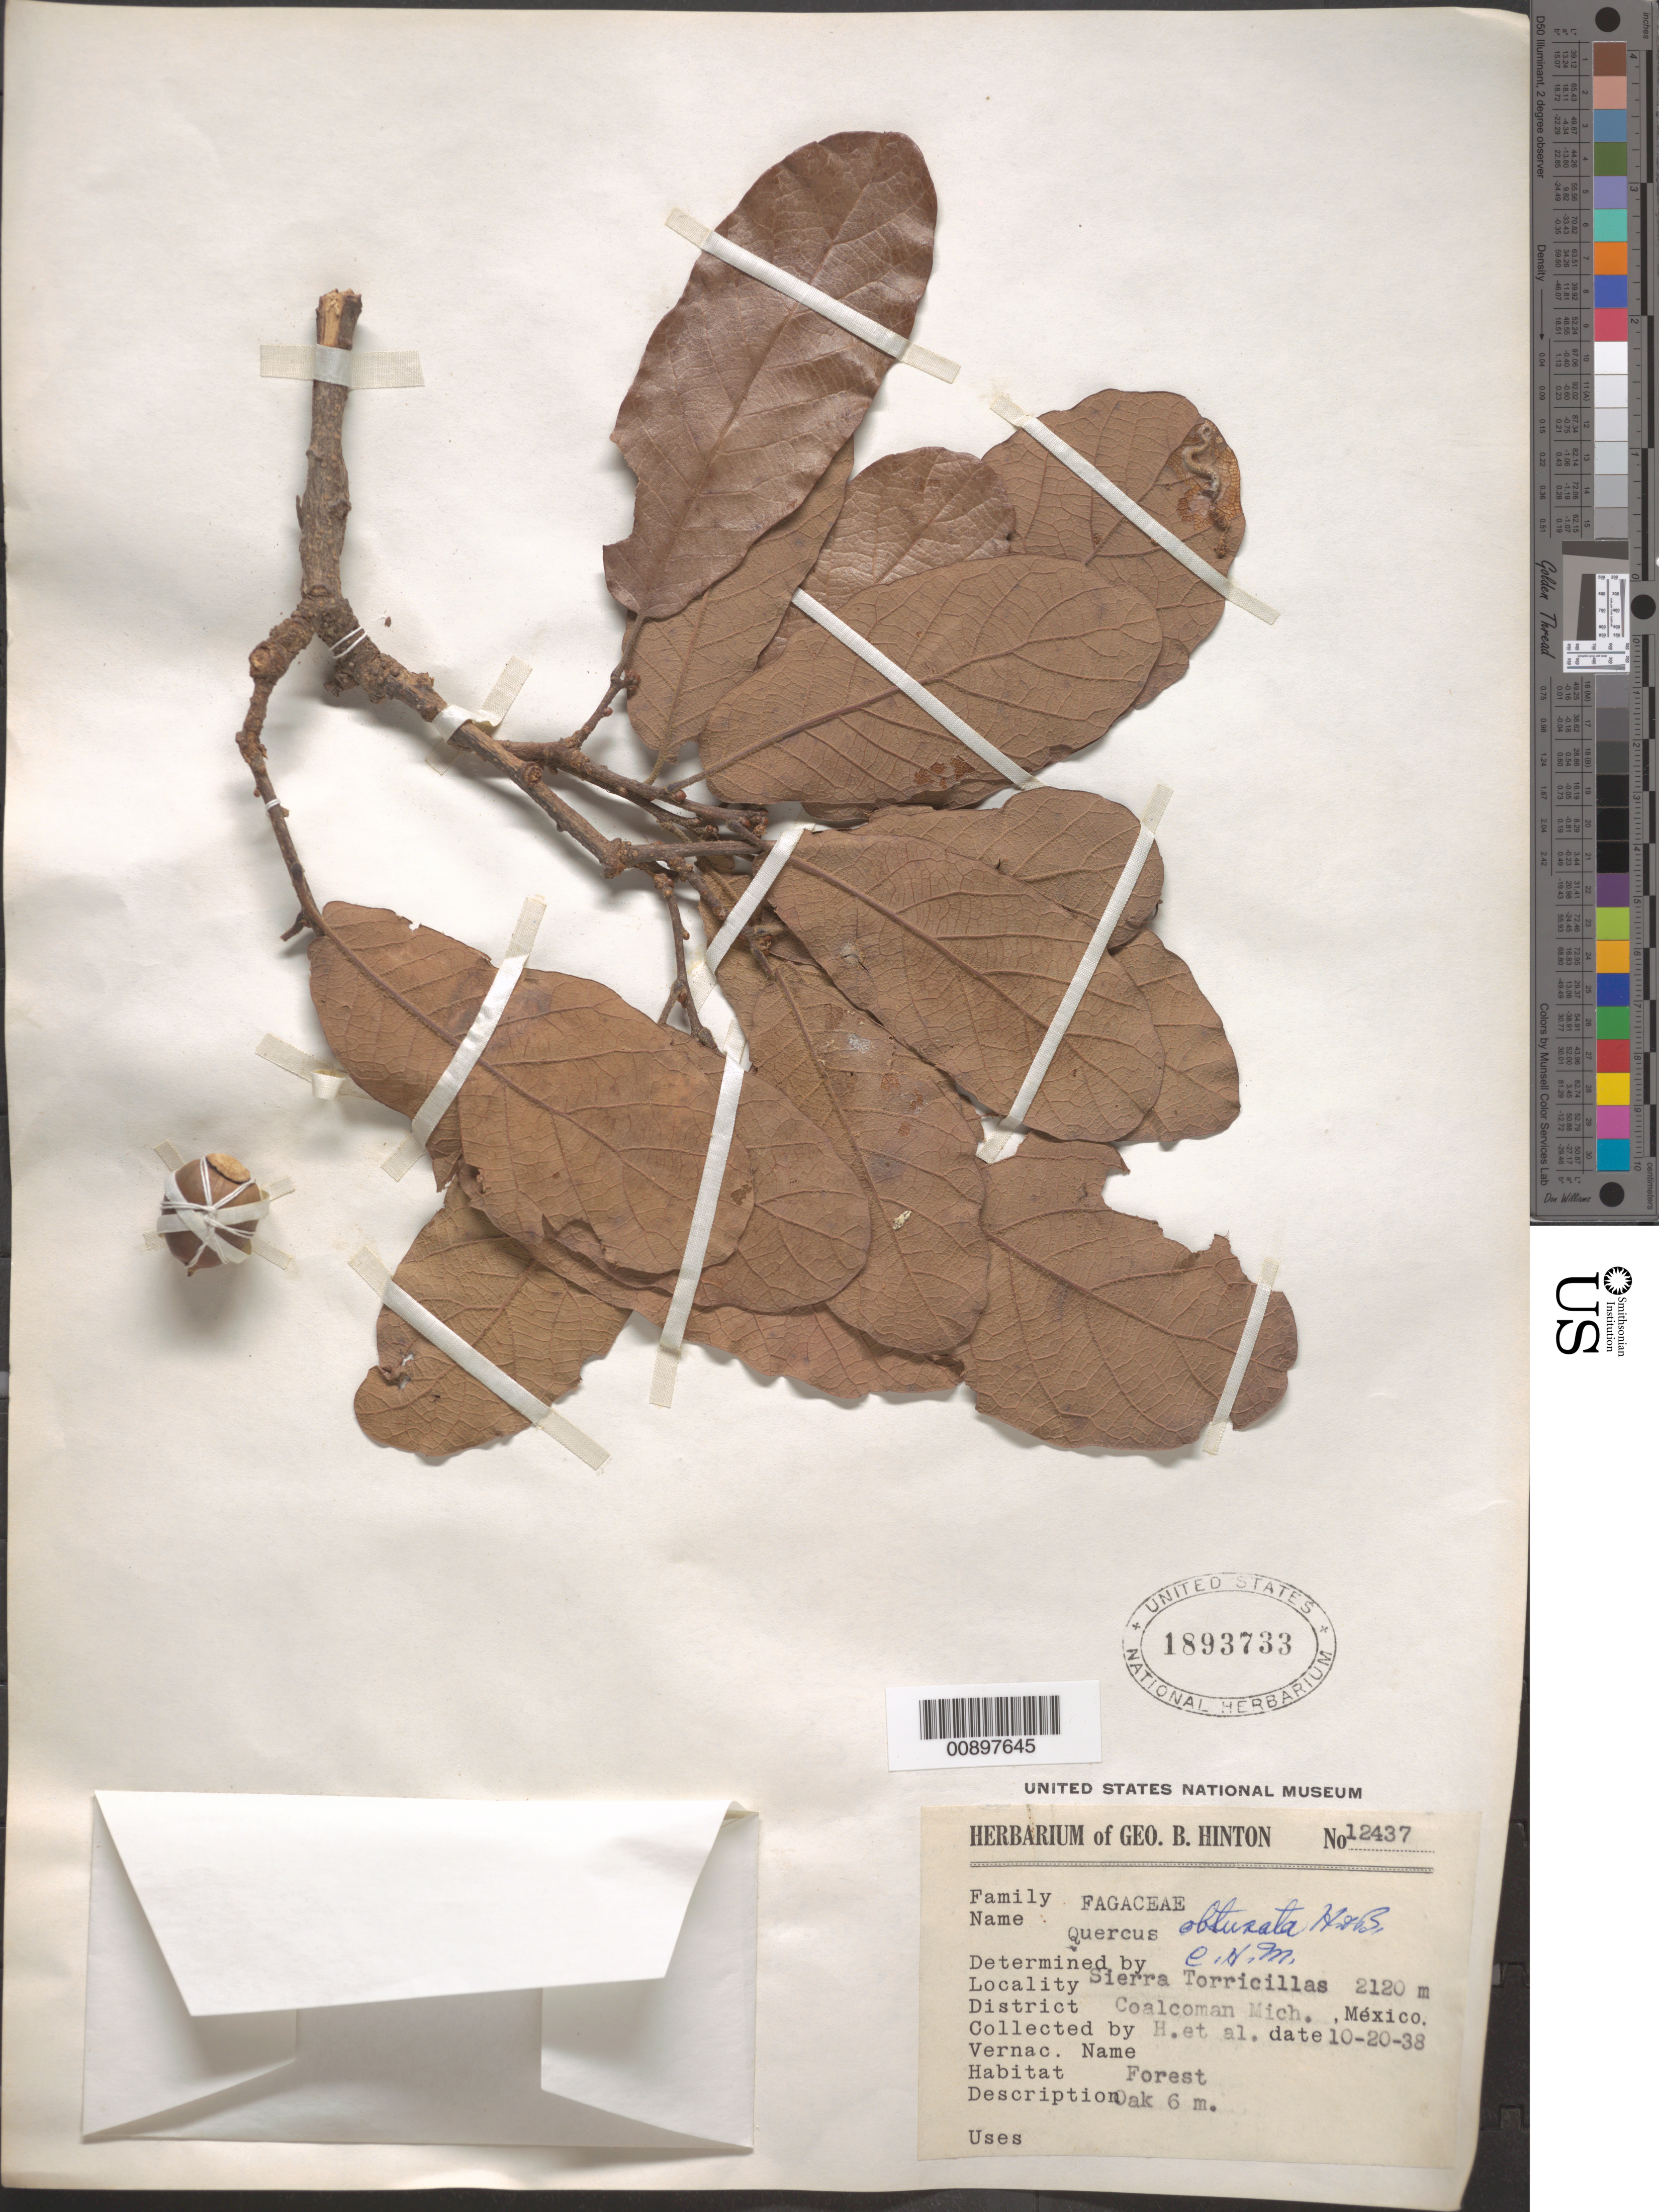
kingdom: Plantae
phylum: Tracheophyta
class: Magnoliopsida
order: Fagales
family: Fagaceae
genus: Quercus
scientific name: Quercus obtusata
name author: Humb. & Bonpl.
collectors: G. B. Hinton & et al.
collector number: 12437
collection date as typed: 20 Oct 1938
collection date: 1938-10-20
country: Mexico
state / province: Michoacán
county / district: Coalcomán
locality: Sierra Torricillas, District Coalcomán, Michoacán.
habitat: Forest.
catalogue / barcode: US 1893733